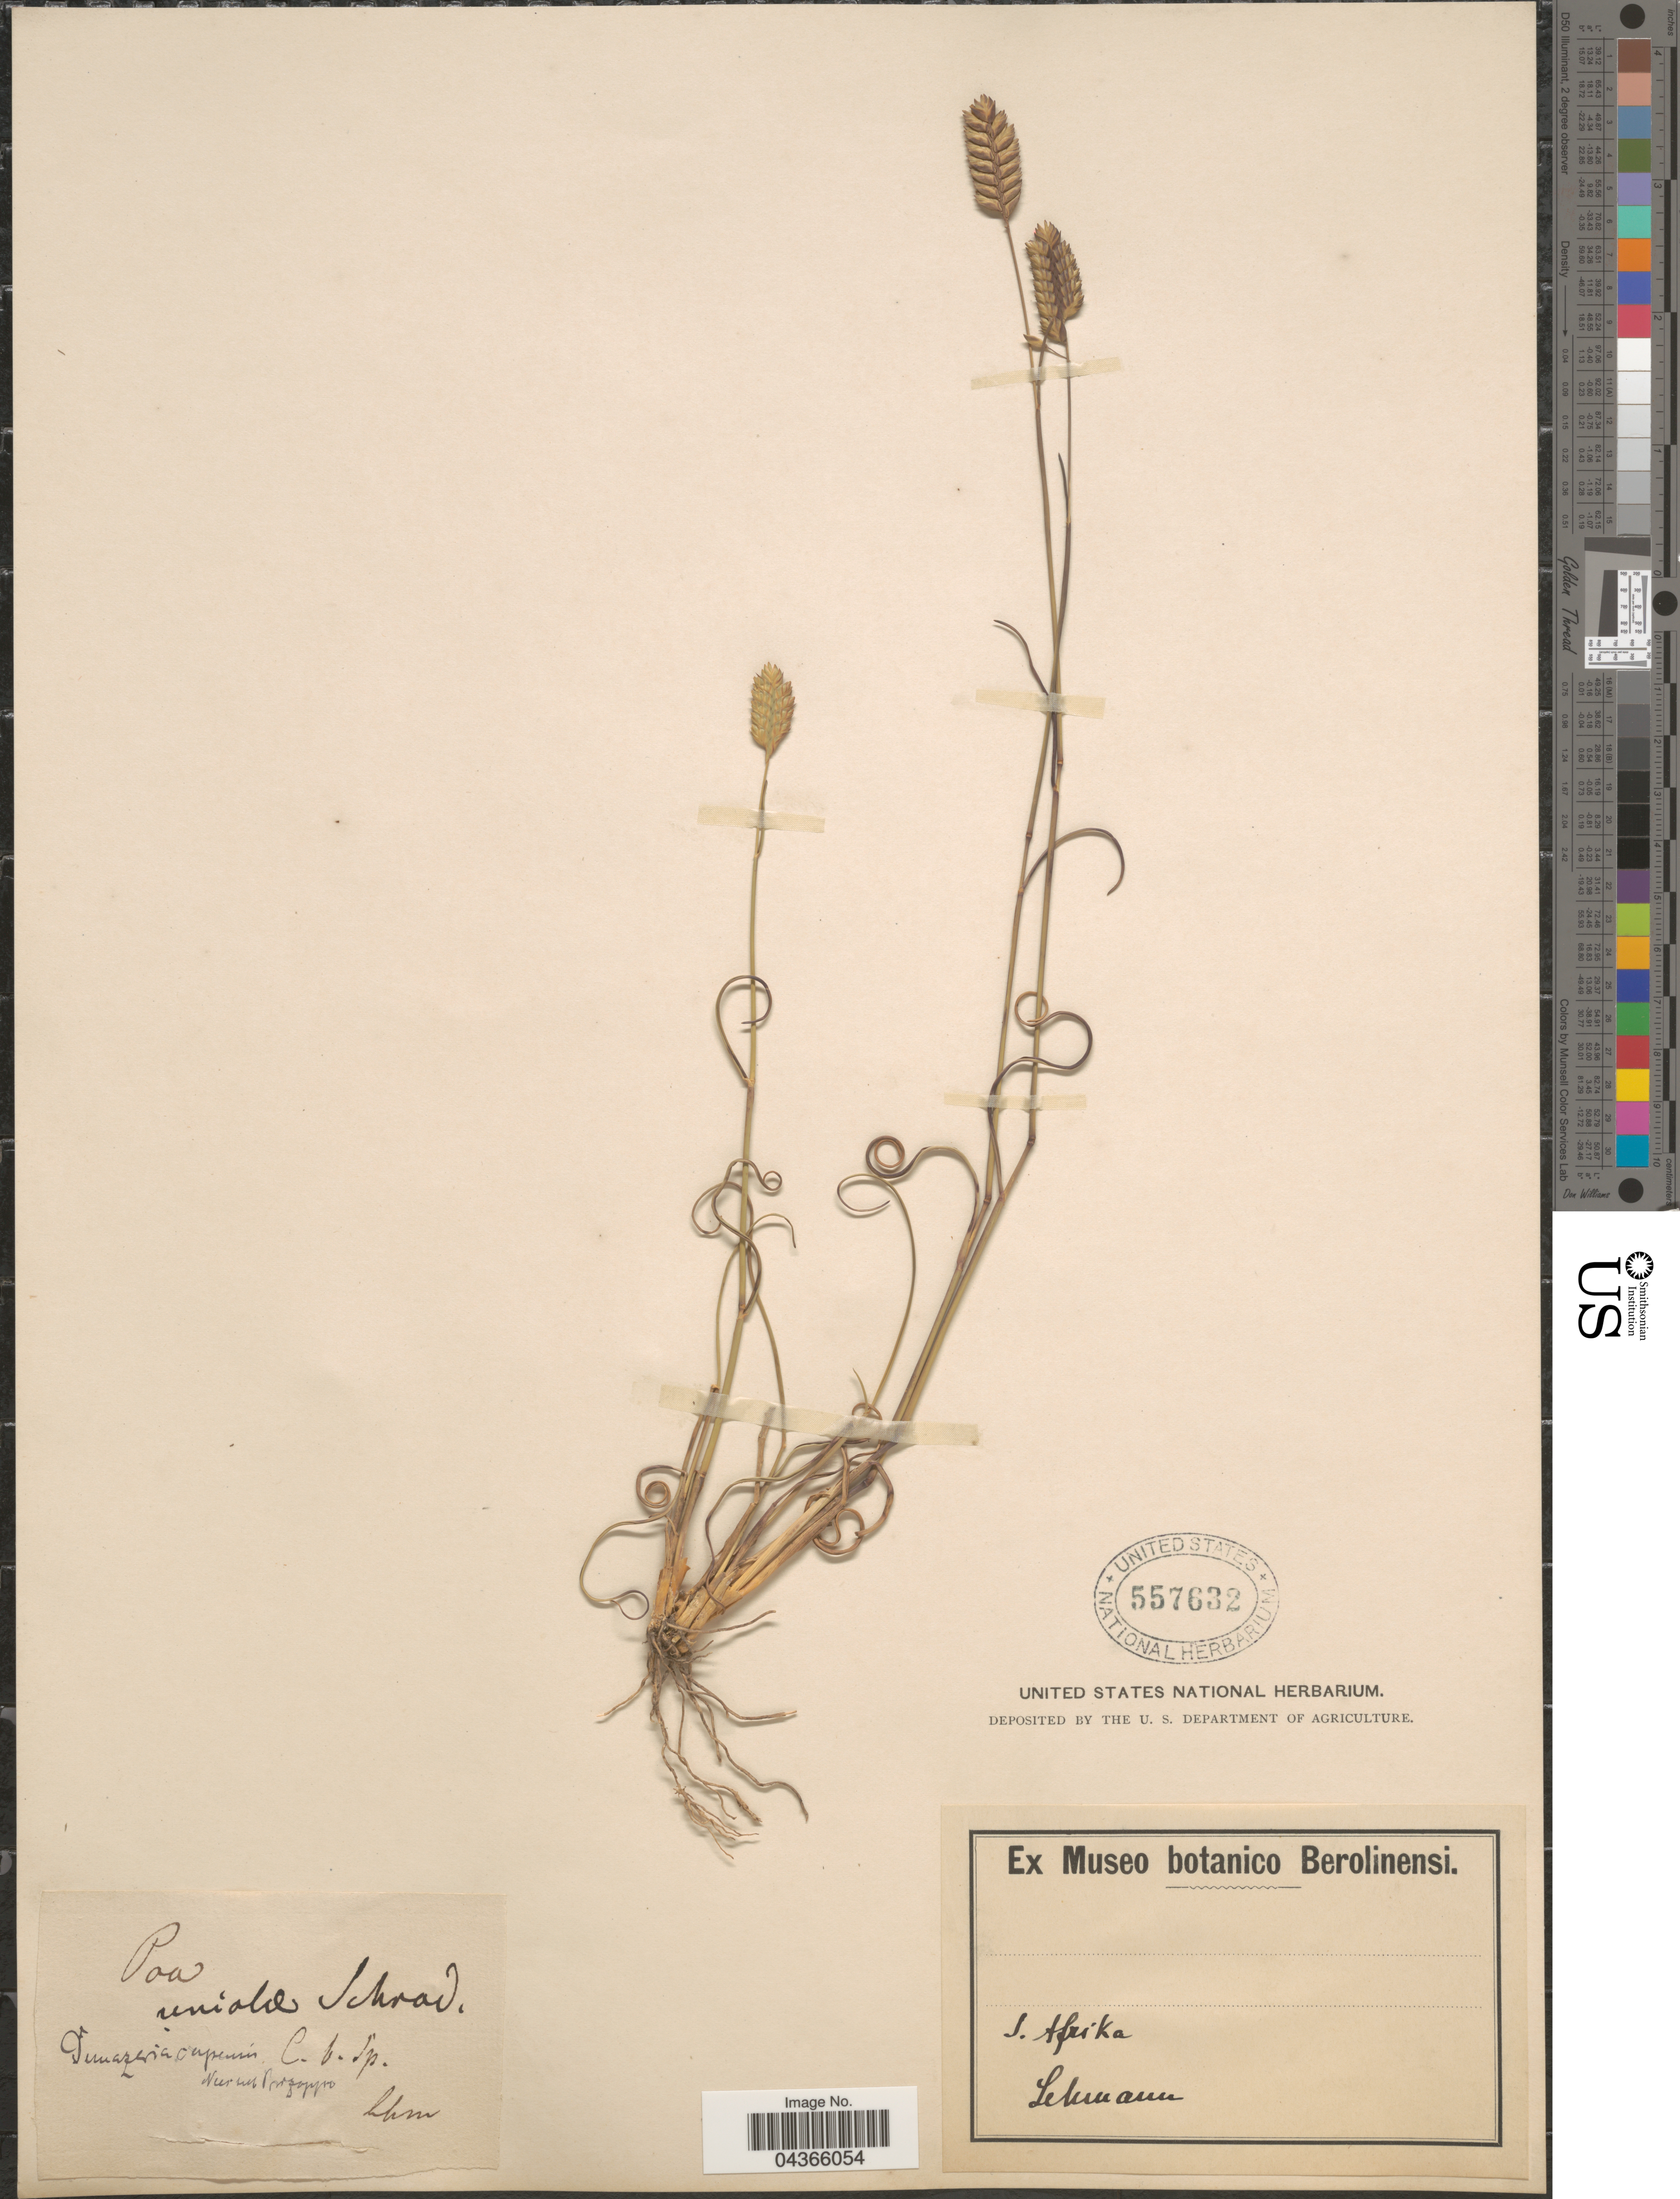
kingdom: Plantae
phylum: Tracheophyta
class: Liliopsida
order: Poales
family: Poaceae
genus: Tribolium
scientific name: Tribolium uniolae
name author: (L. f.) Renvoize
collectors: -. Lehmann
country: South Africa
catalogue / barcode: US 557632